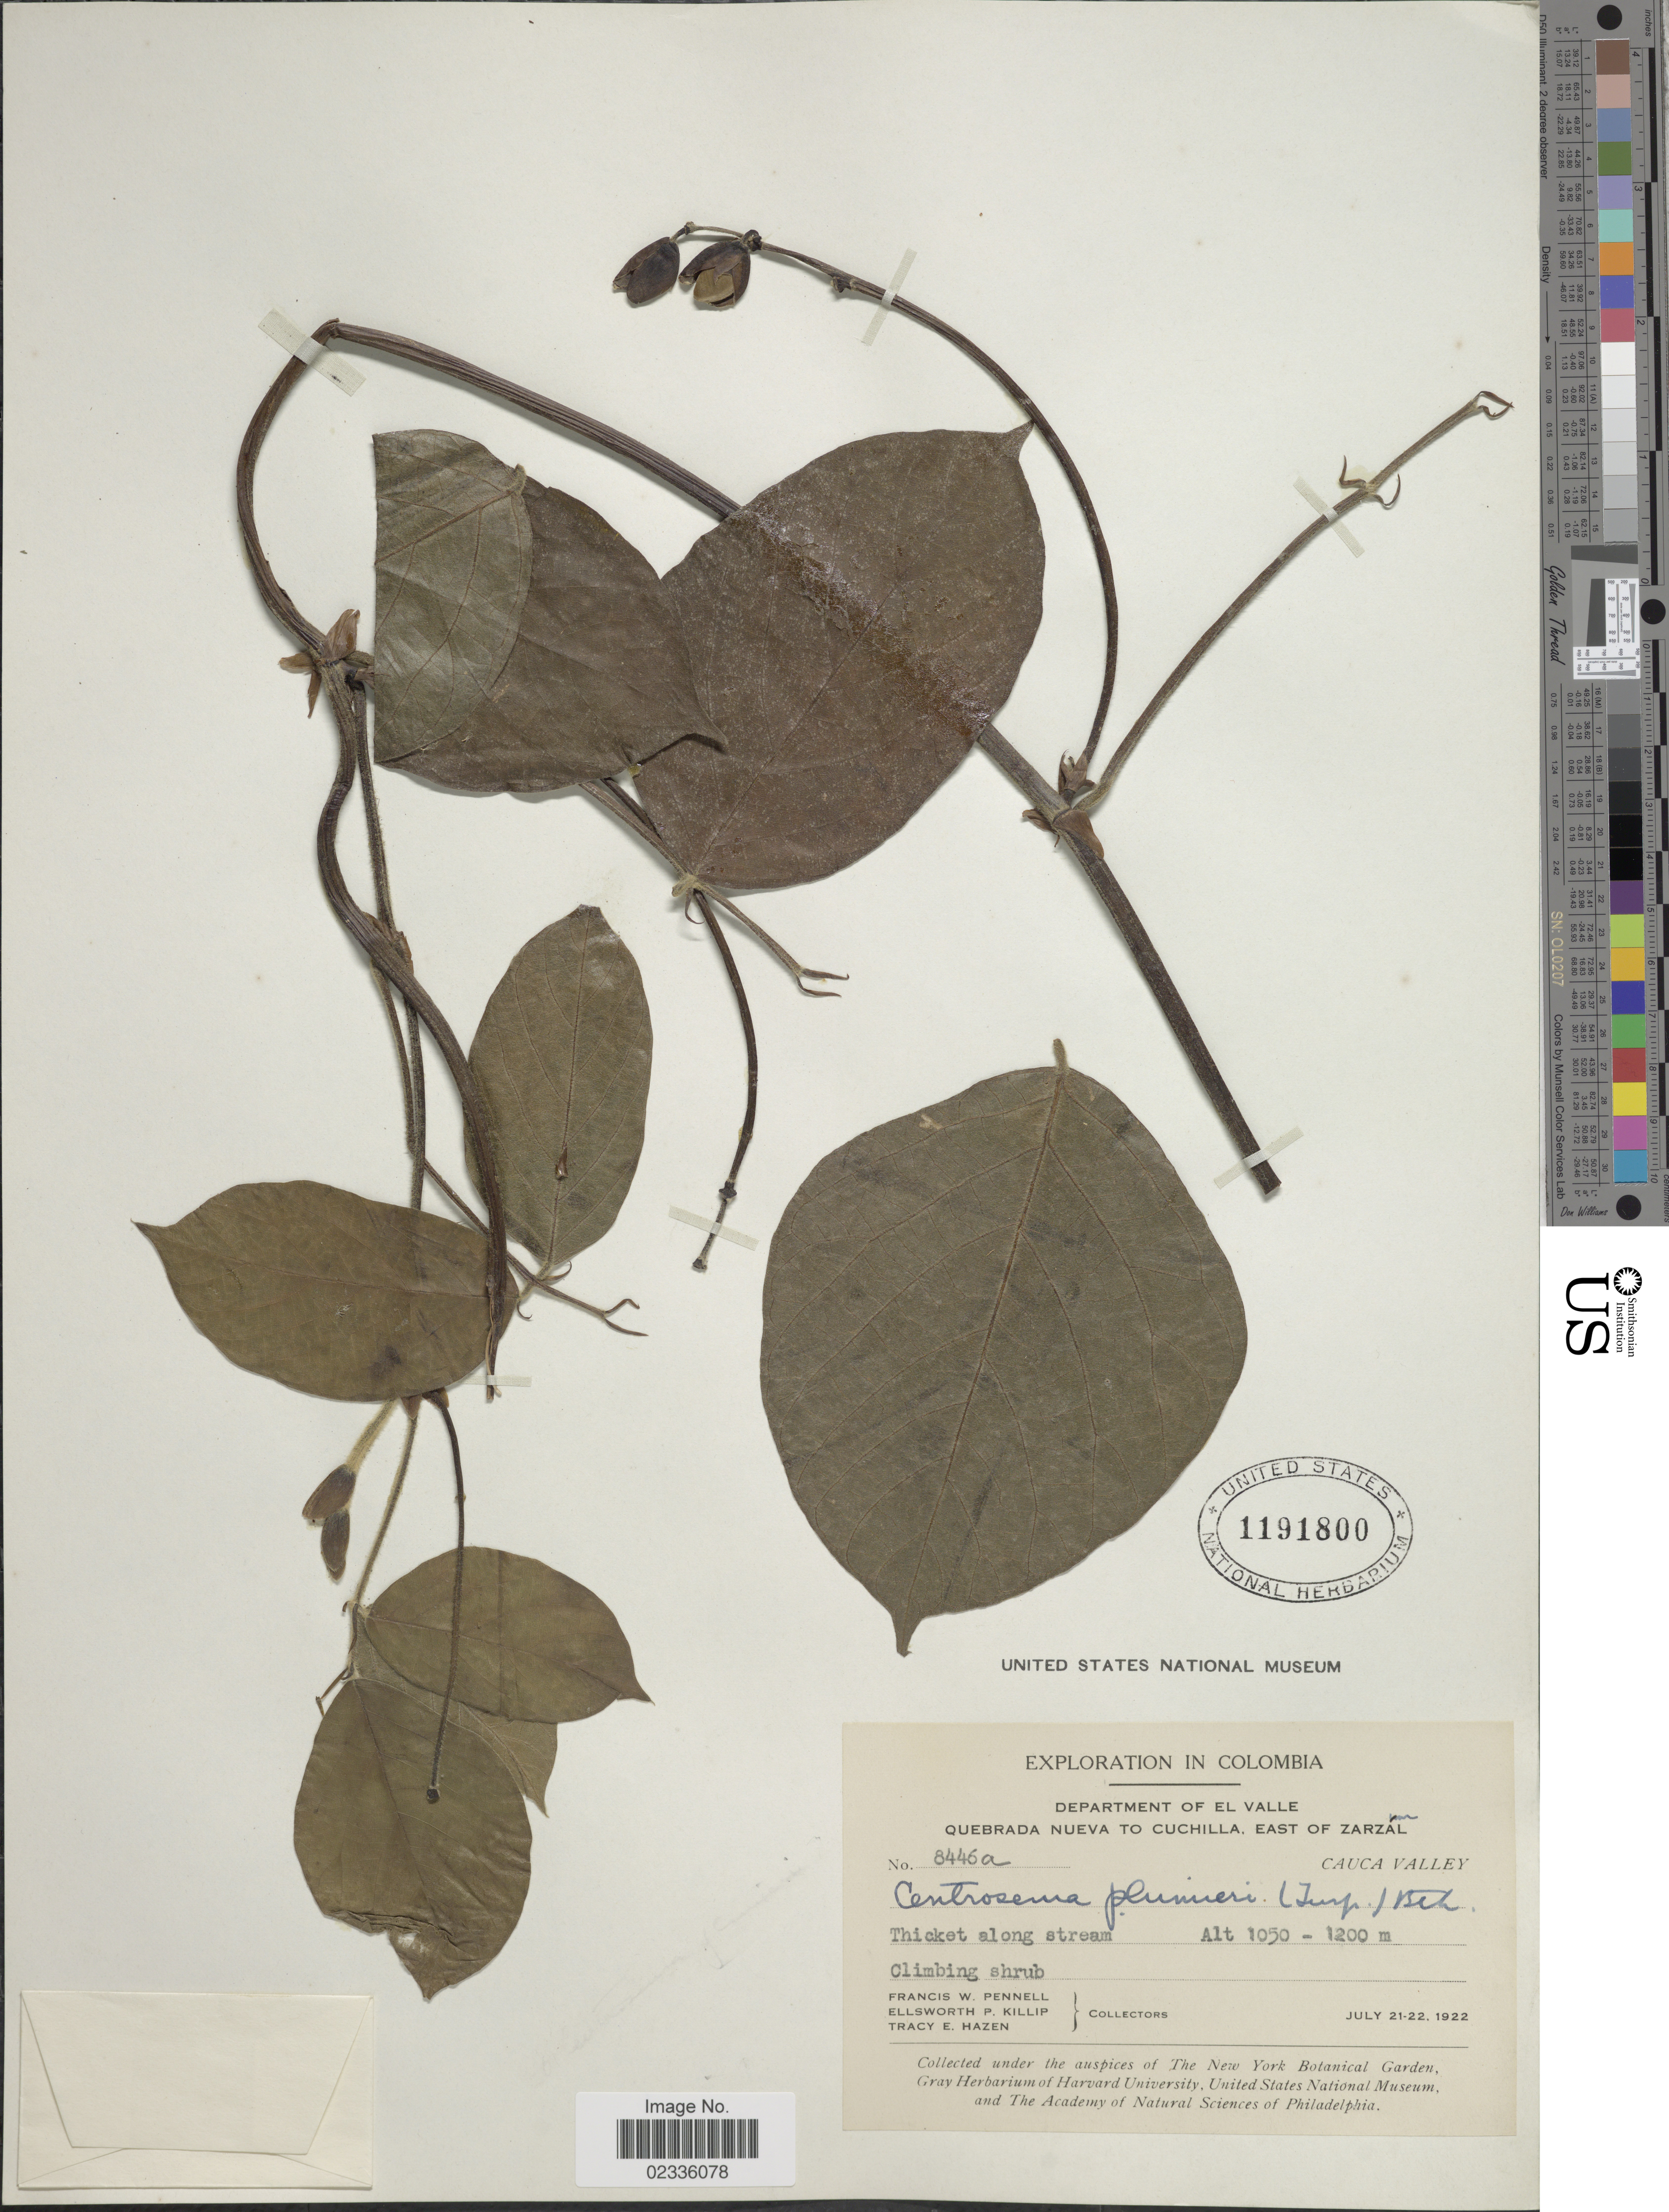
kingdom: Plantae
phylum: Tracheophyta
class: Magnoliopsida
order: Fabales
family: Fabaceae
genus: Centrosema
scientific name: Centrosema plumieri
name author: (Turpin ex Pers.) Benth.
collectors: F. W. Pennell, E. P. Killip & T. E. Hazen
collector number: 8446a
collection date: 1922-07-21/1922-07-22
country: Colombia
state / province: Valle del Cauca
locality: Department of El Valle. Quebrada Nueva to Cuchilla, East of Zarzal, Cauca Valley.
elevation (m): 1050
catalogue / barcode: US 1191800